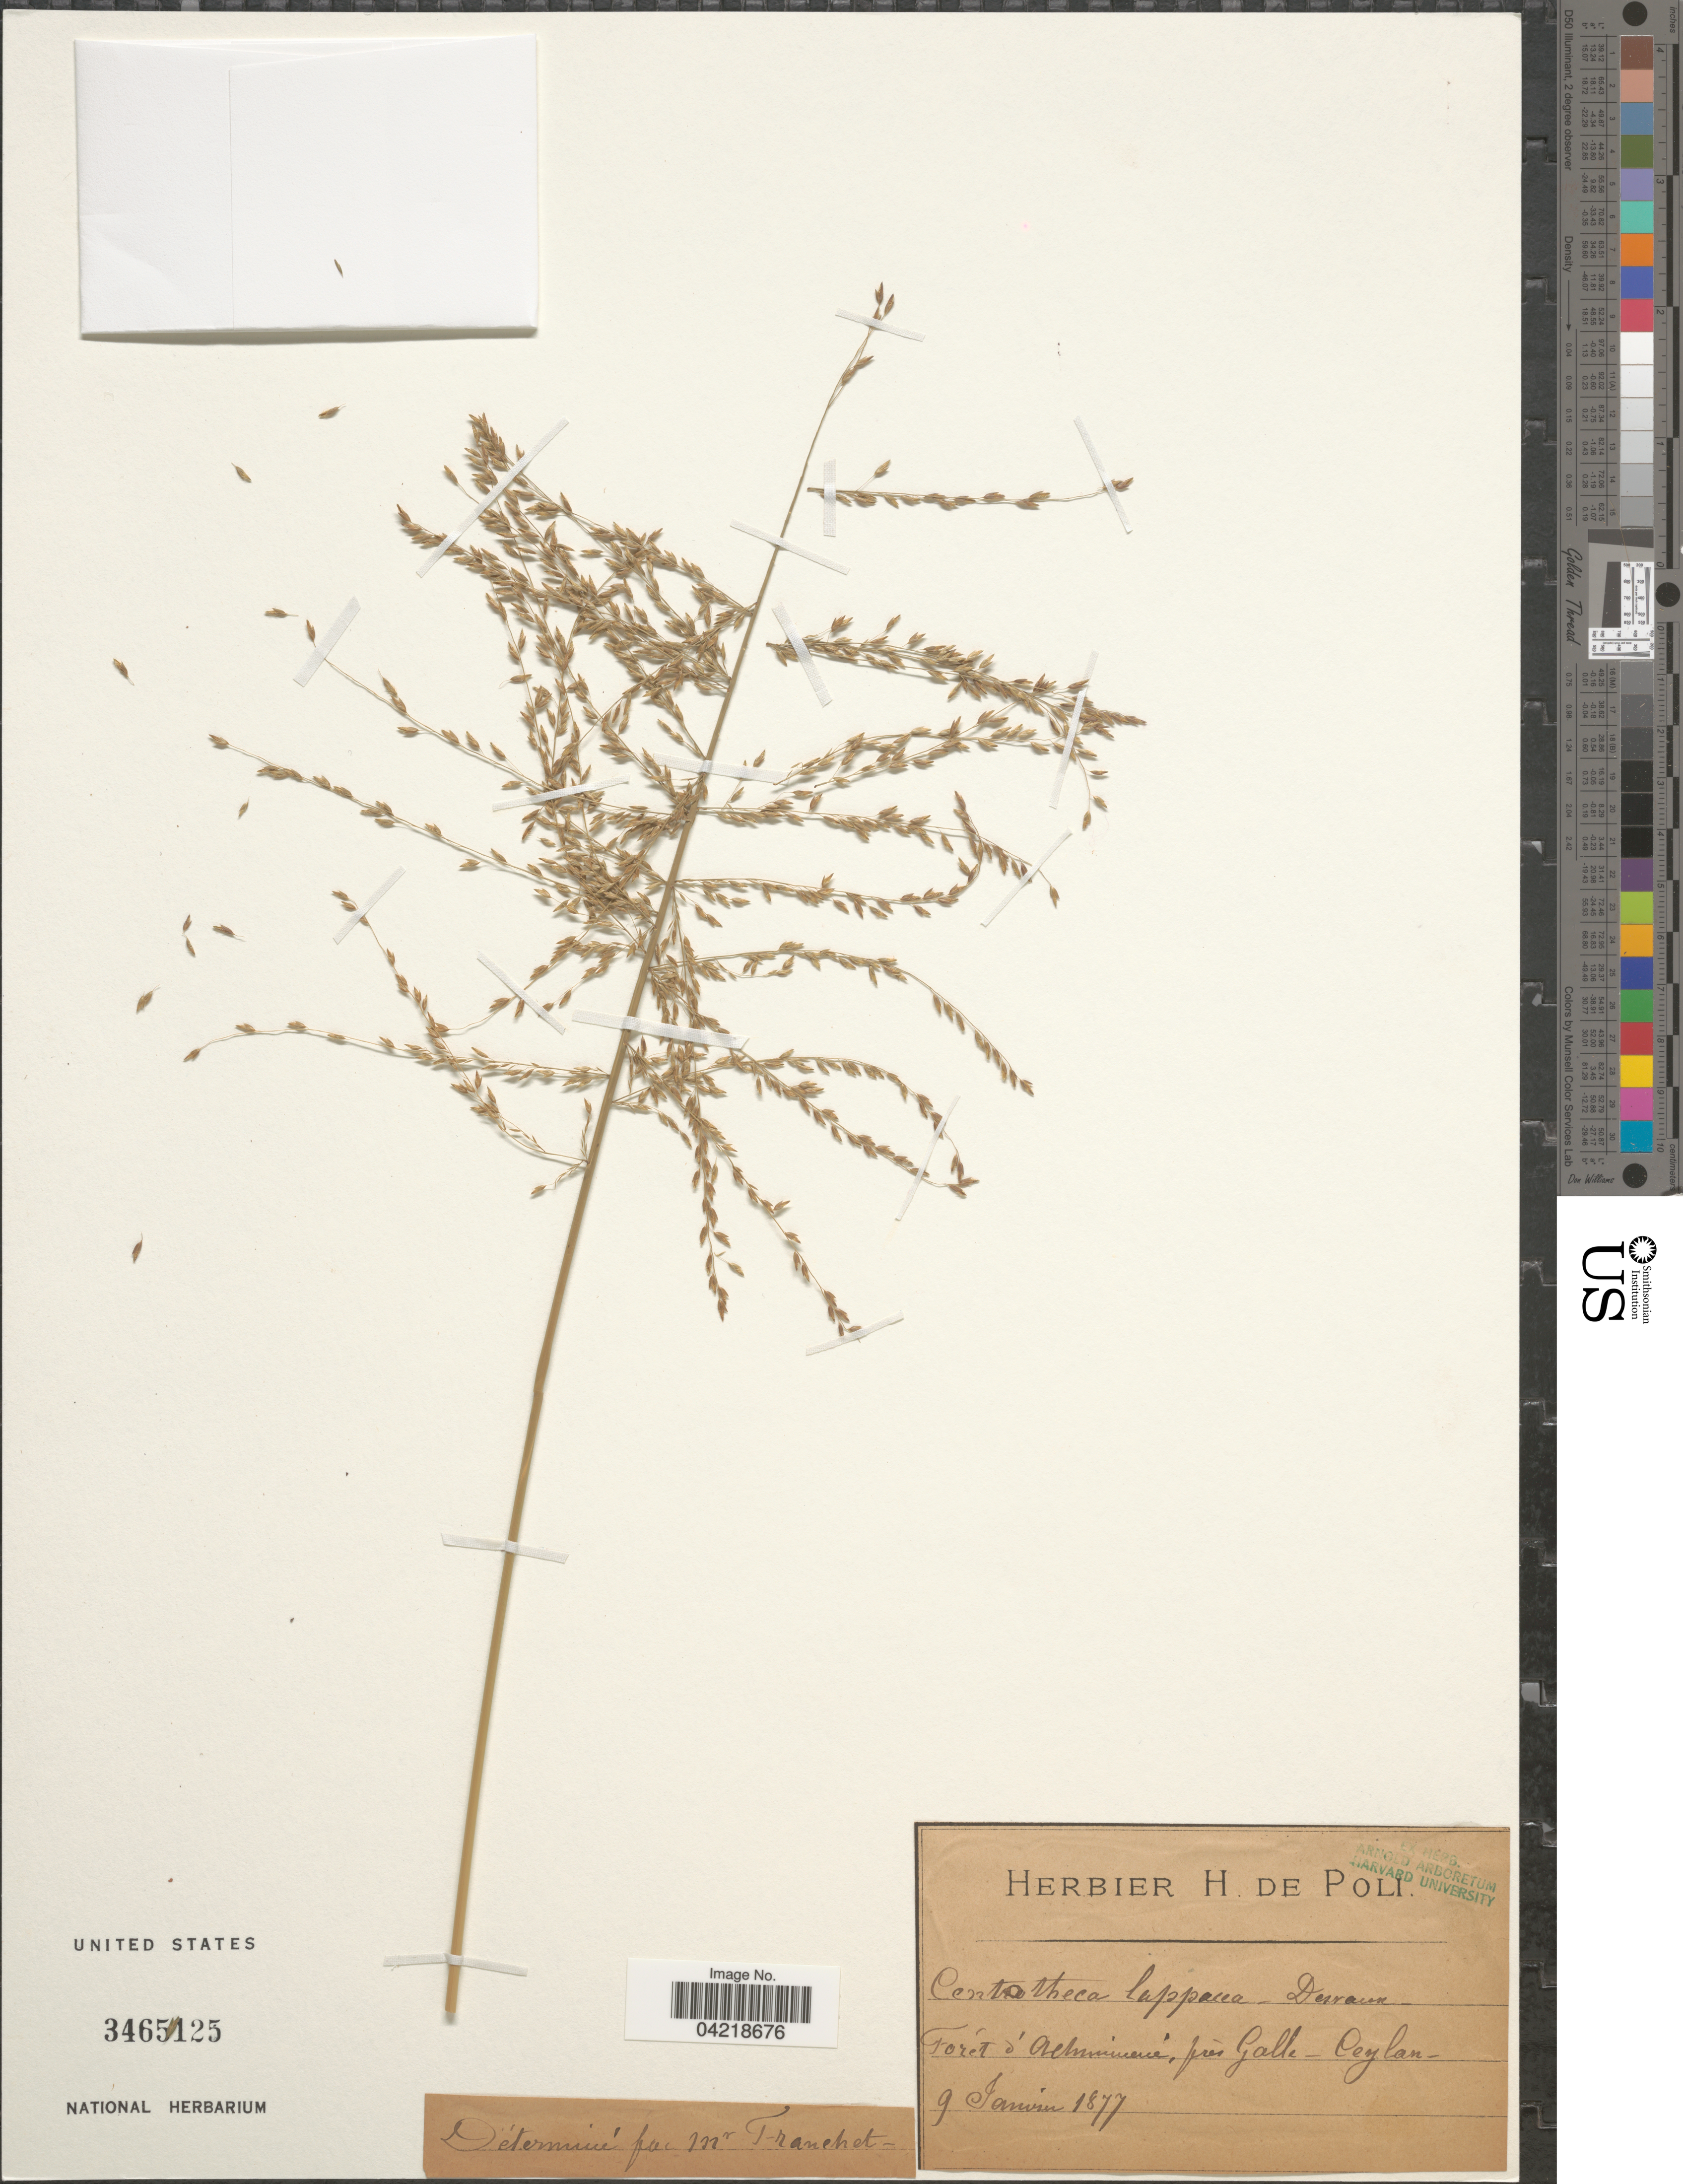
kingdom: Plantae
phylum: Tracheophyta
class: Liliopsida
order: Poales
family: Poaceae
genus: Centotheca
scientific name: Centotheca lappacea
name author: (L.) Desv.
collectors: ex herb. H. De Poli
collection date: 1877-01-09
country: Sri Lanka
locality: Forét d' [illegible text], près Galle- Ceylon.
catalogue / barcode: US 3465125